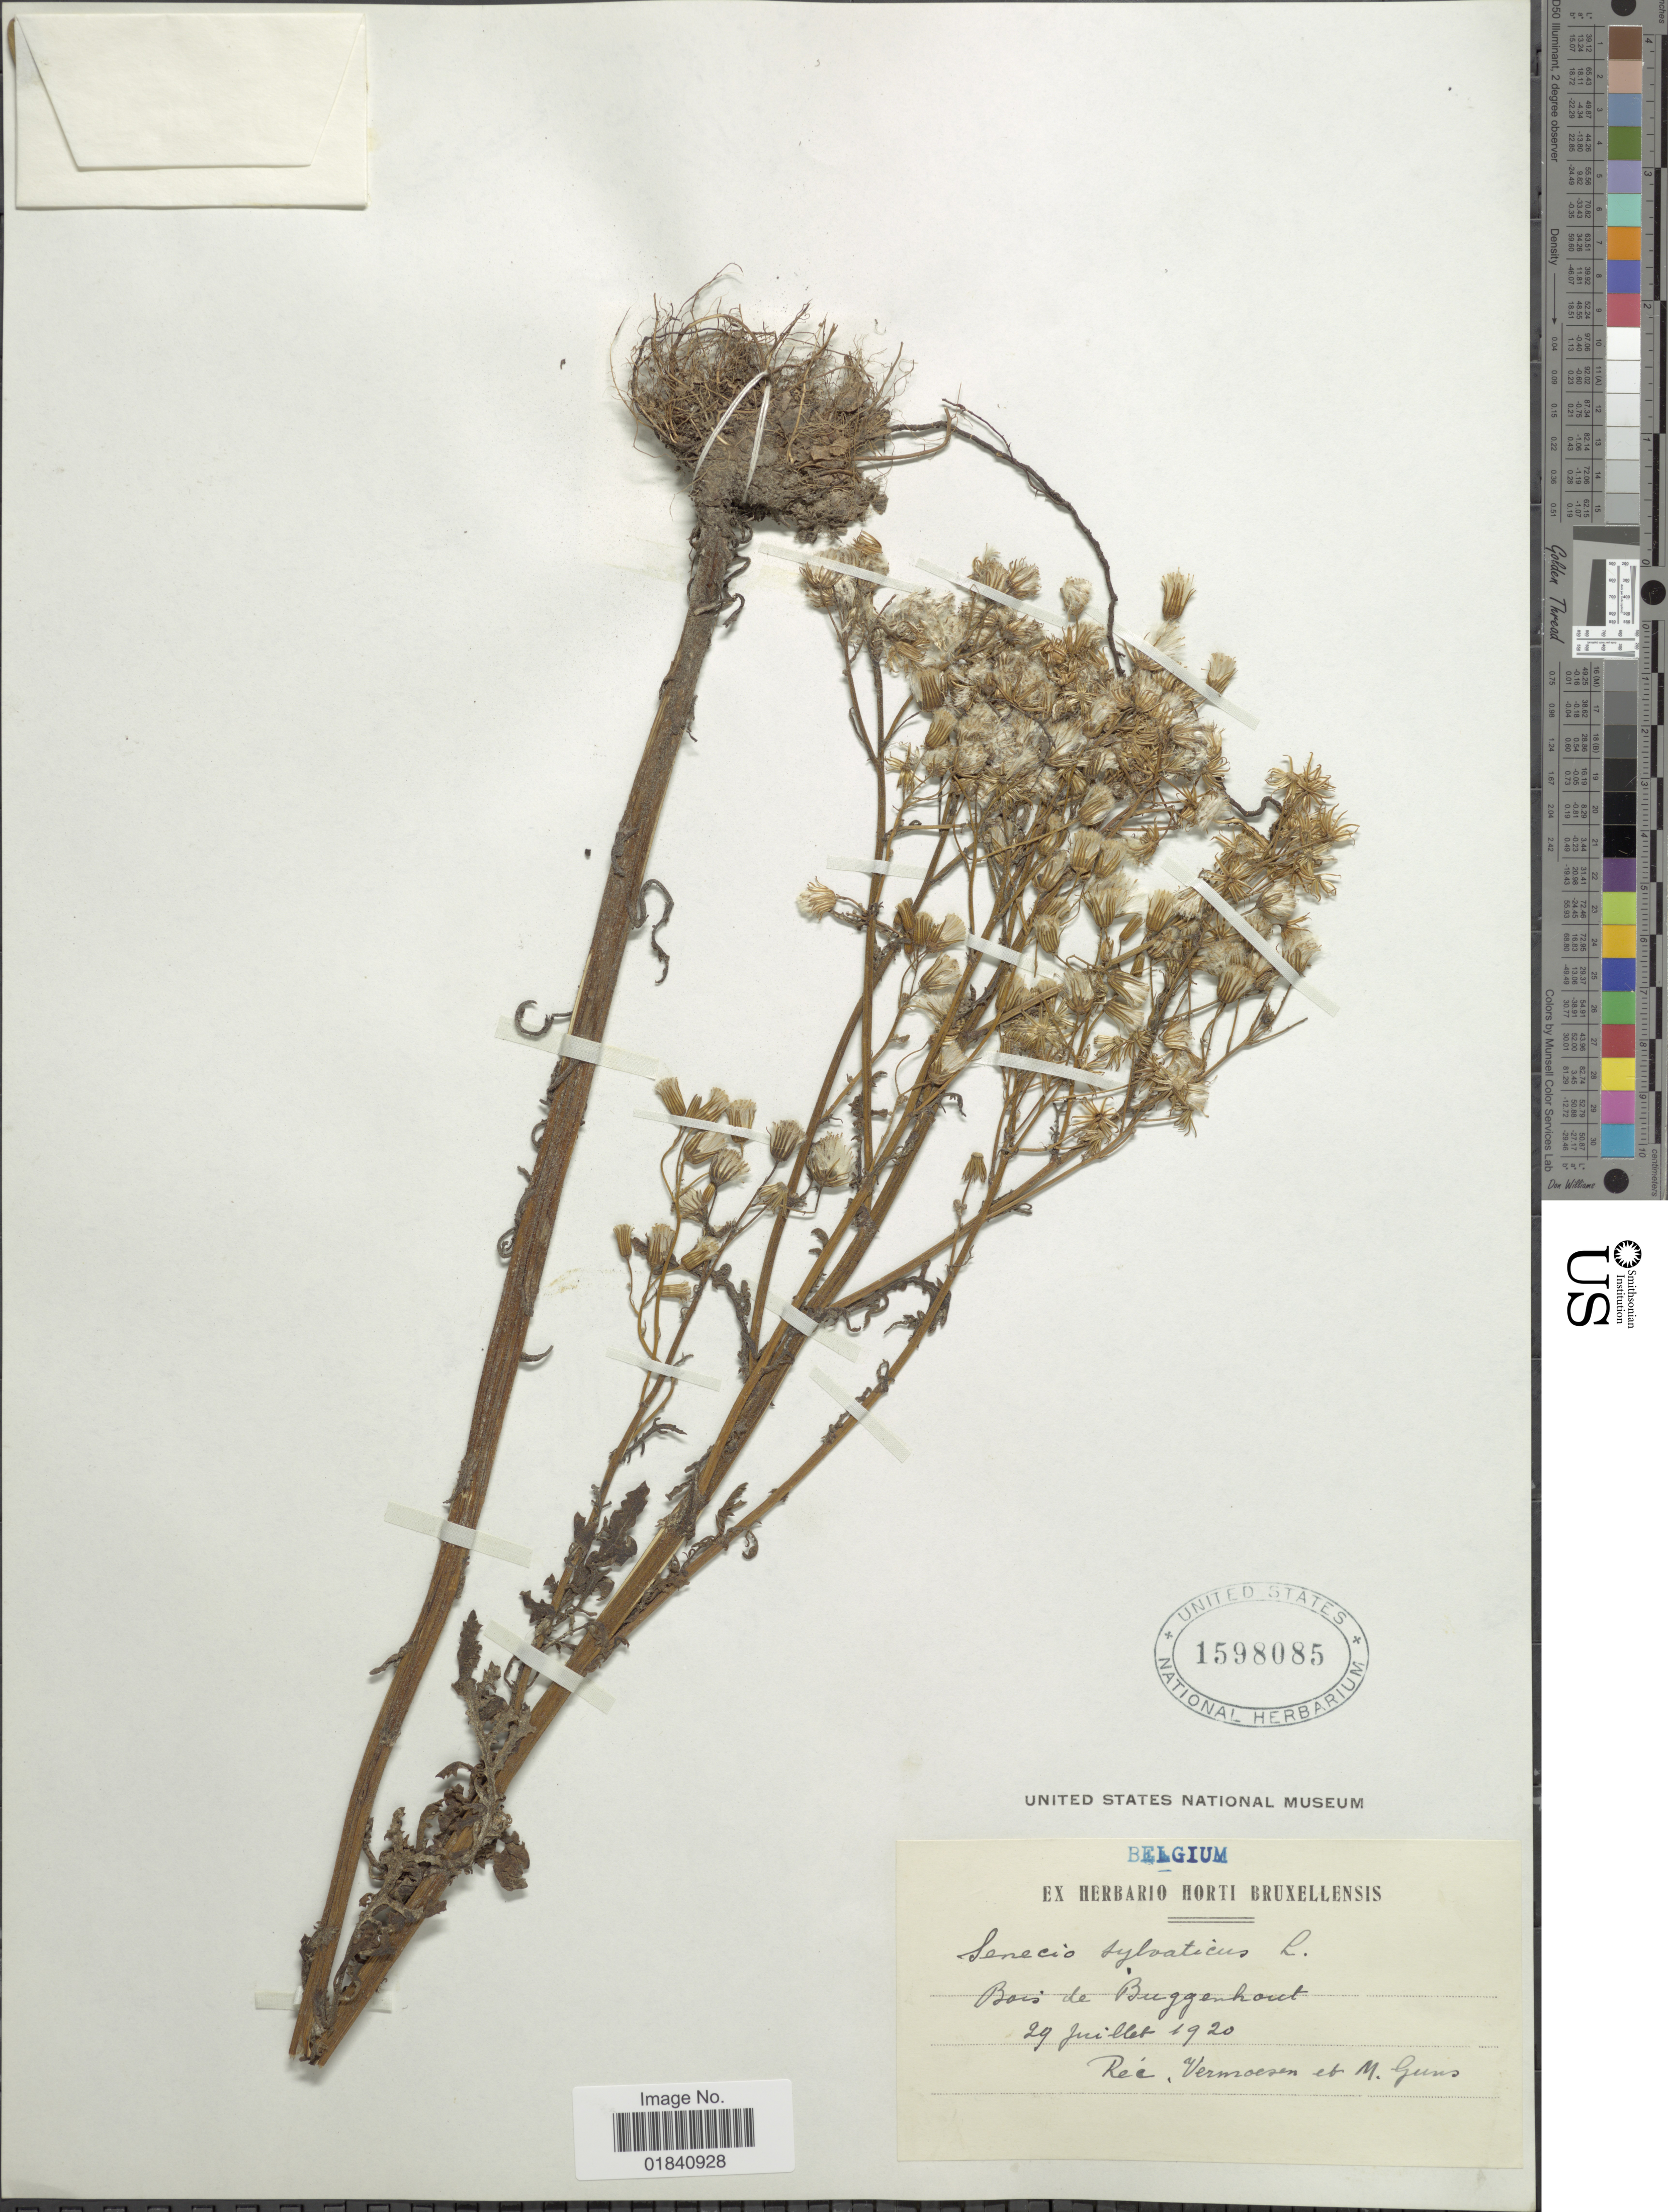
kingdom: Plantae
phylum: Tracheophyta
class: Magnoliopsida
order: Asterales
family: Asteraceae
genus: Senecio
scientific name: Senecio sylvaticus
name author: L.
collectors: -- Vermoesen & M. Guns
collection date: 1920-07-29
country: Belgium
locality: Bois de Buggenhout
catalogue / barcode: US 1598085